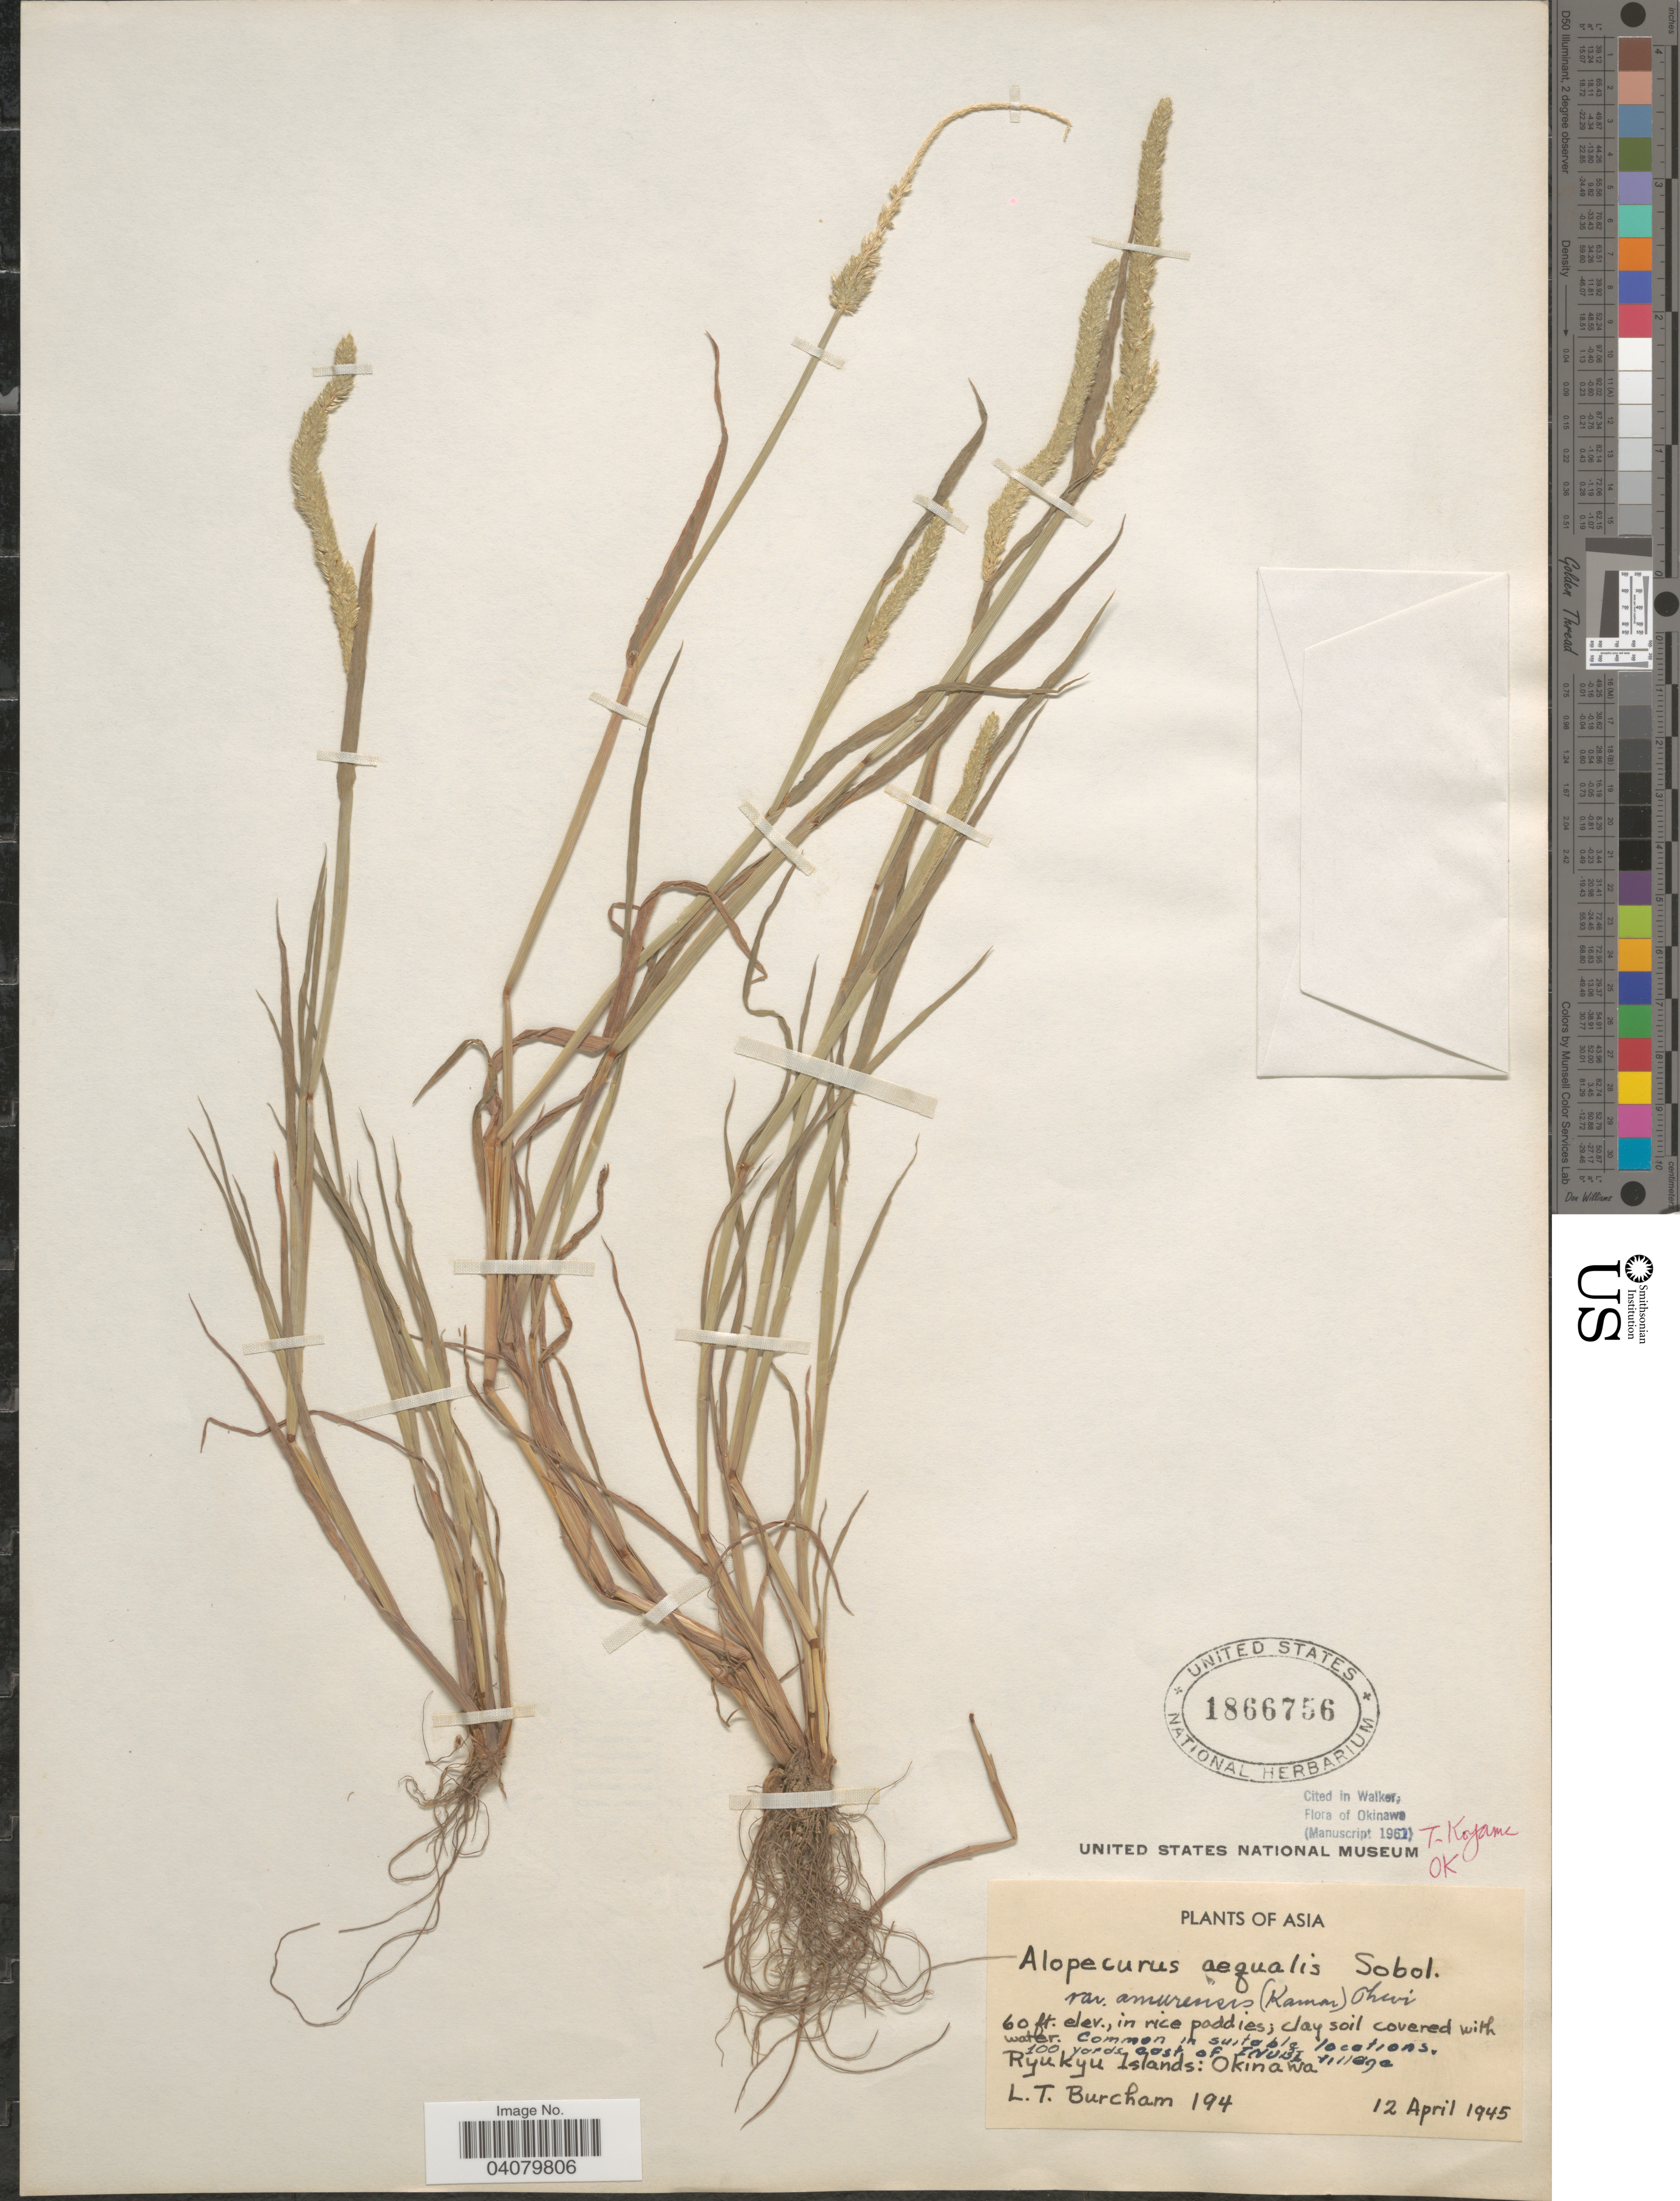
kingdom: Plantae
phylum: Tracheophyta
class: Liliopsida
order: Poales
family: Poaceae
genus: Alopecurus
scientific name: Alopecurus aequalis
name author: Sobol.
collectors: L. Burcham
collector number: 194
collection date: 1945-04-12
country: Japan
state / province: Okinawa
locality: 100 yards east of Inubi Village. Ryukyu Islands.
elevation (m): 18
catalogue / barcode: US 1866756